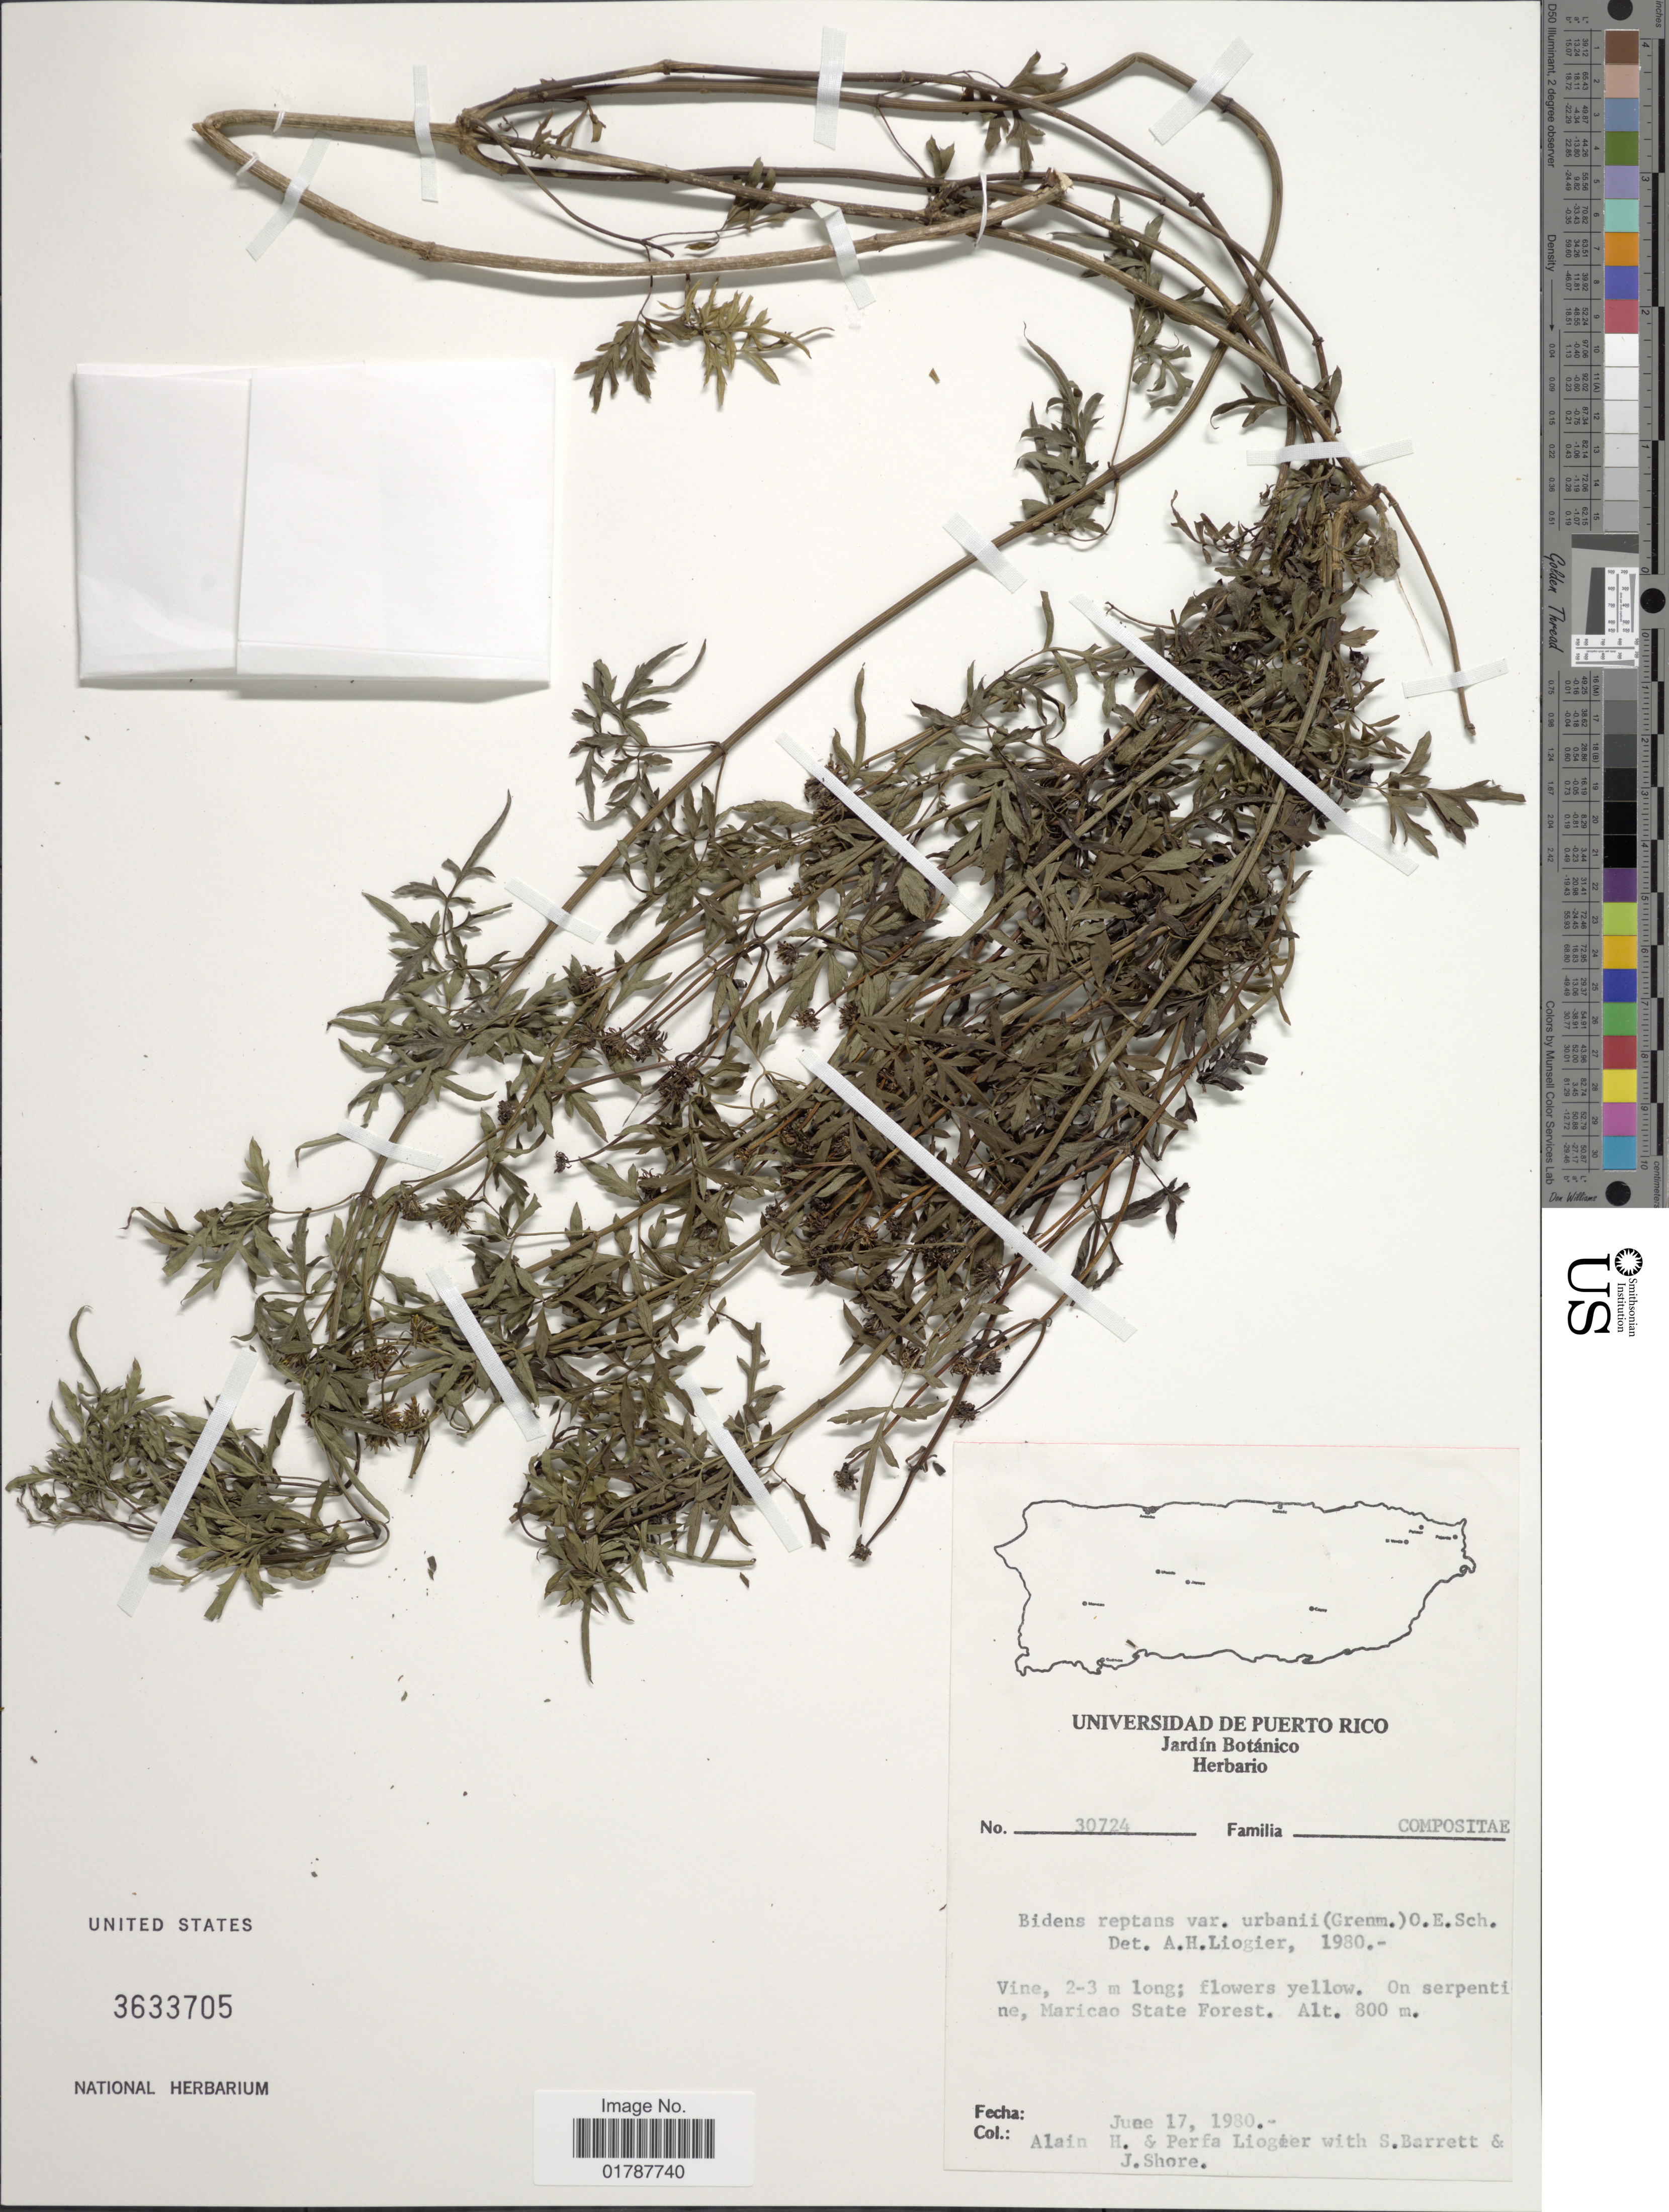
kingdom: Plantae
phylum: Tracheophyta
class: Magnoliopsida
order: Asterales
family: Asteraceae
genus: Bidens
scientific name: Bidens reptans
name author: (L.) G. Don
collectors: A. H. Liogier, M. P. Liogier, S. Barrett & J. Shore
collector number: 30724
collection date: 1980-06-17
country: Puerto Rico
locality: Maricao State Forest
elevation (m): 800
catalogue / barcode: US 3633705